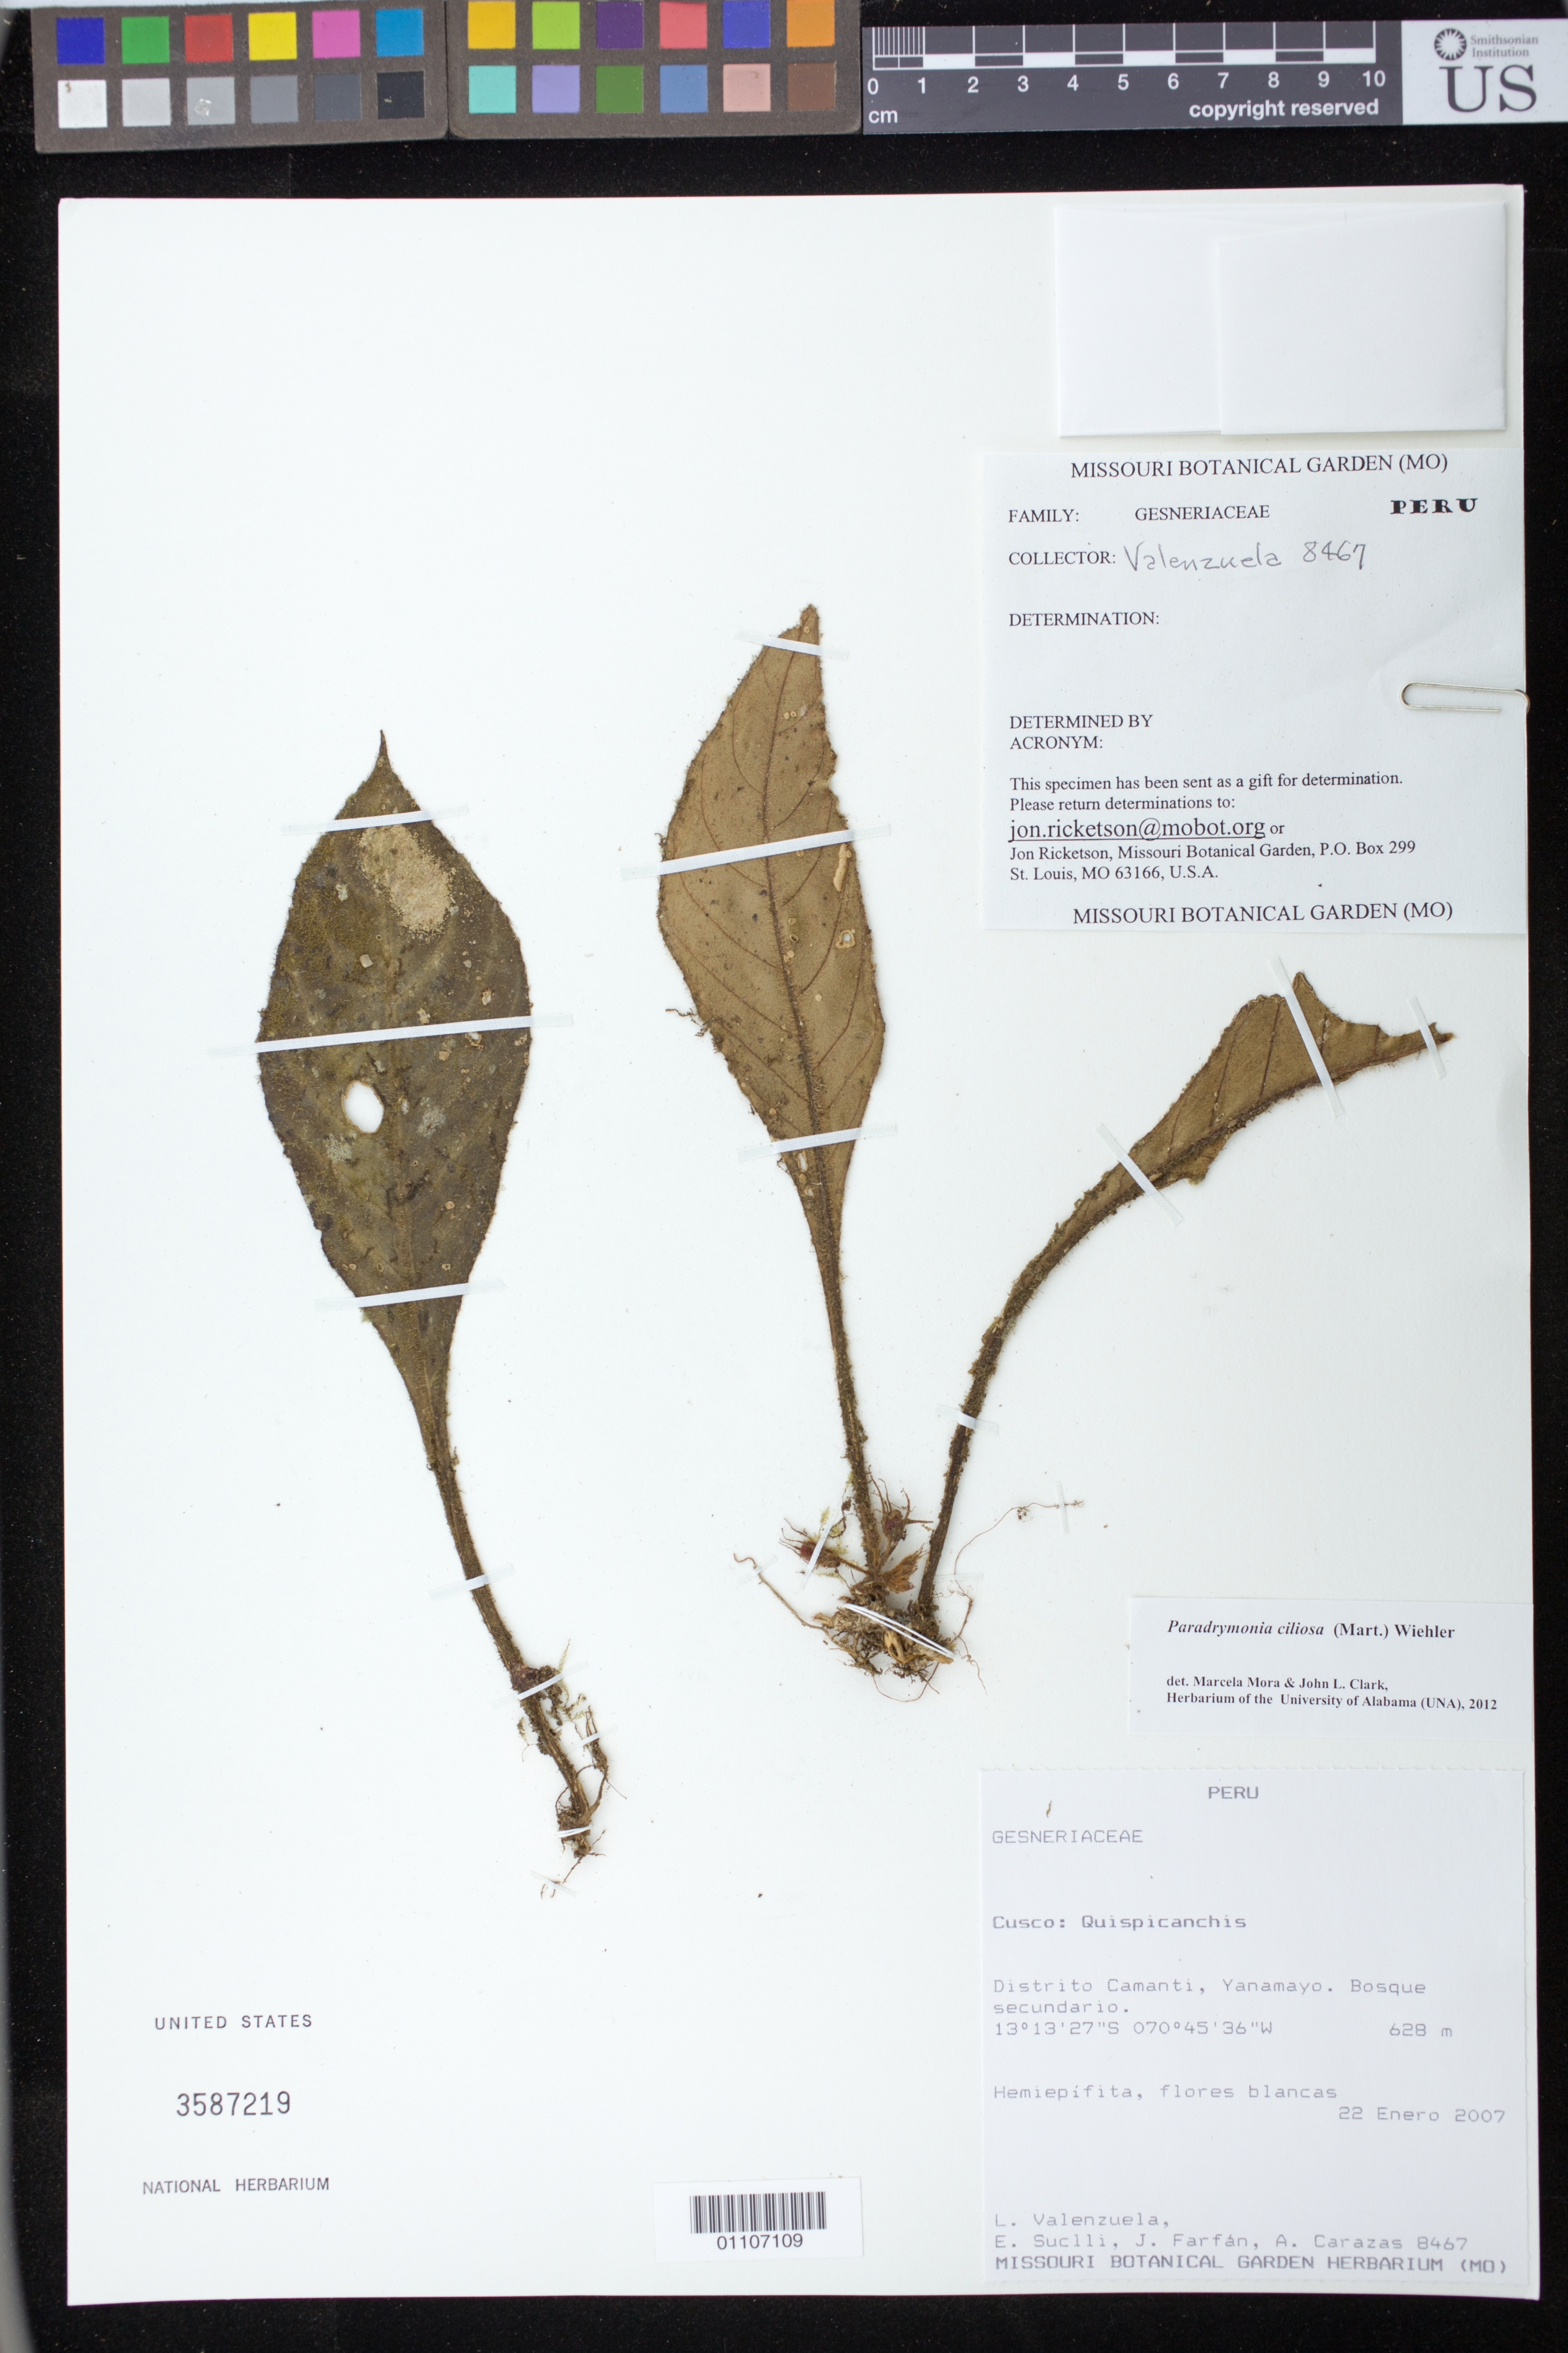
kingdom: Plantae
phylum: Tracheophyta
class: Magnoliopsida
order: Lamiales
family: Gesneriaceae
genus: Paradrymonia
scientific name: Paradrymonia ciliosa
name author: (Mart.) Wiehler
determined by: Mora, M.; Clark, J. L.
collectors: L. Valenzuela, E. Suclli, J. Farfán & A. Carazas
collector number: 8467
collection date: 2007-01-22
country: Peru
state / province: Cusco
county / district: Quispicanchis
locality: Camanti. Yanamayo.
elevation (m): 628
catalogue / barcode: US 3587219